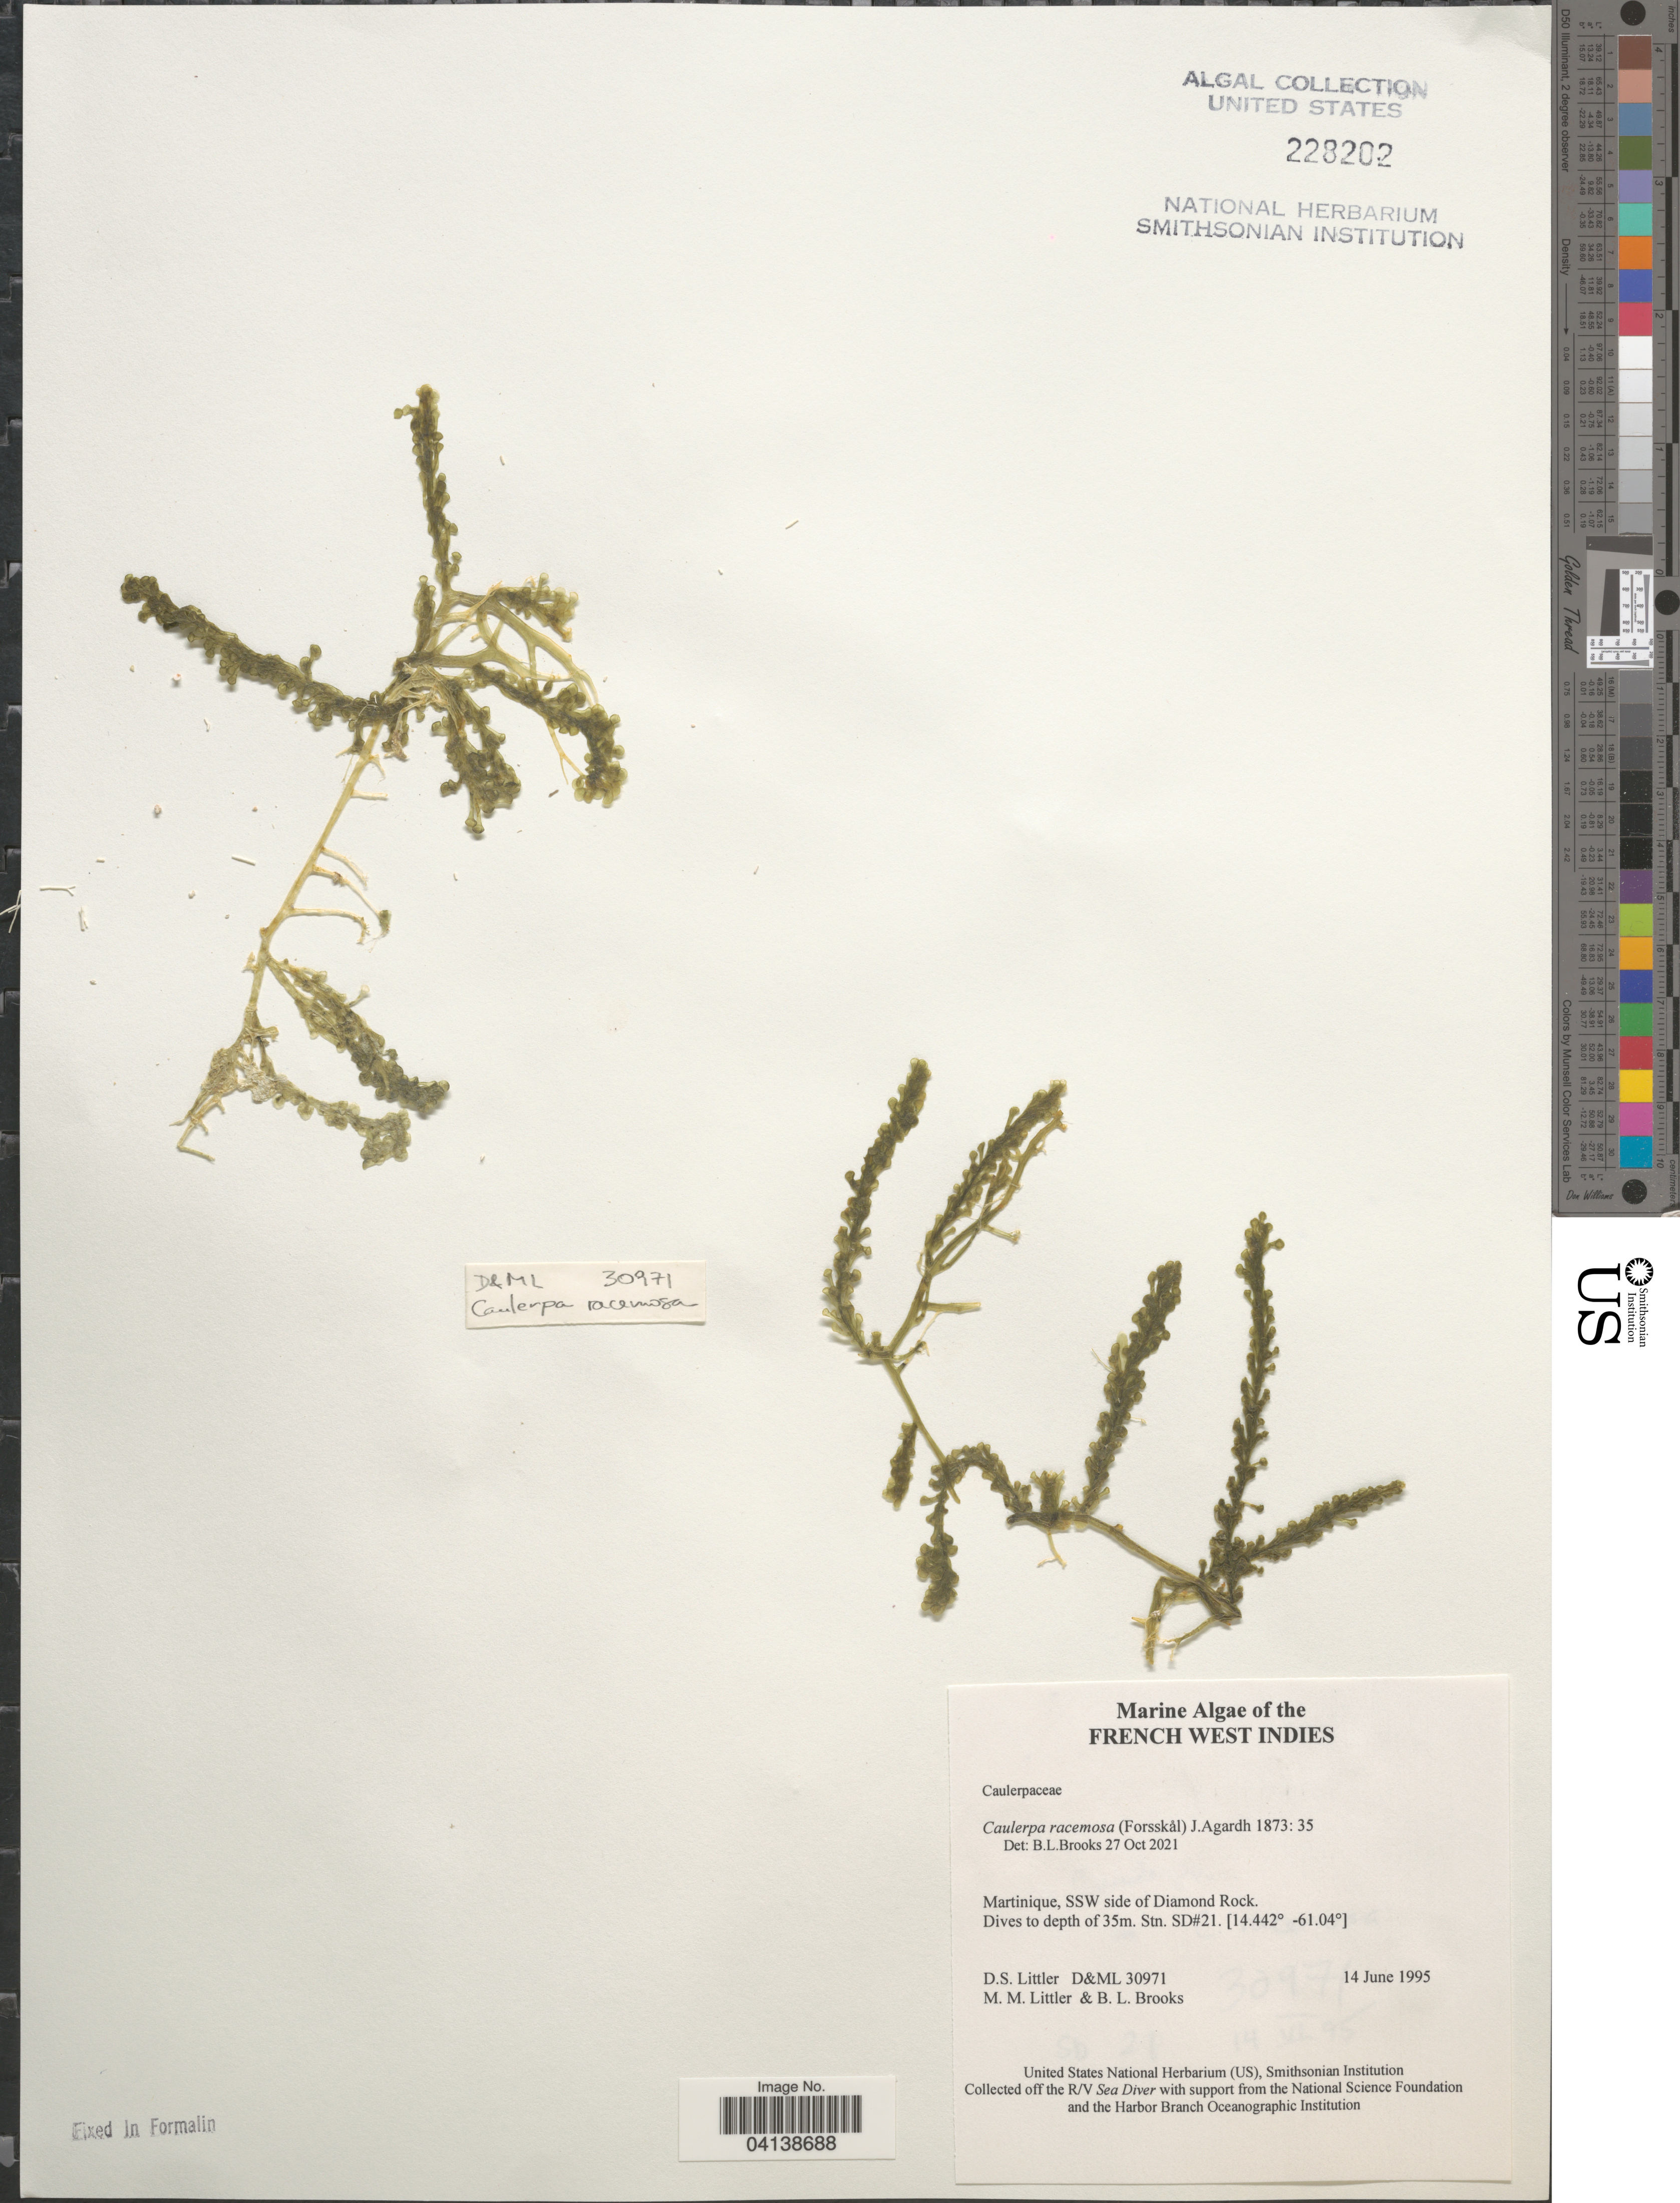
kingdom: Plantae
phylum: Chlorophyta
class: Ulvophyceae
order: Bryopsidales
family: Caulerpaceae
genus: Caulerpa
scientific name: Caulerpa racemosa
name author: (Forssk.) J. Agardh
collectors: D. S. Littler & B. Brooks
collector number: D&ML30971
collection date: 1995-06-14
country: Martinique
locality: French West Indies. SSW side of Diamond Rock. Stn. SD#21.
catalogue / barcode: US 228202